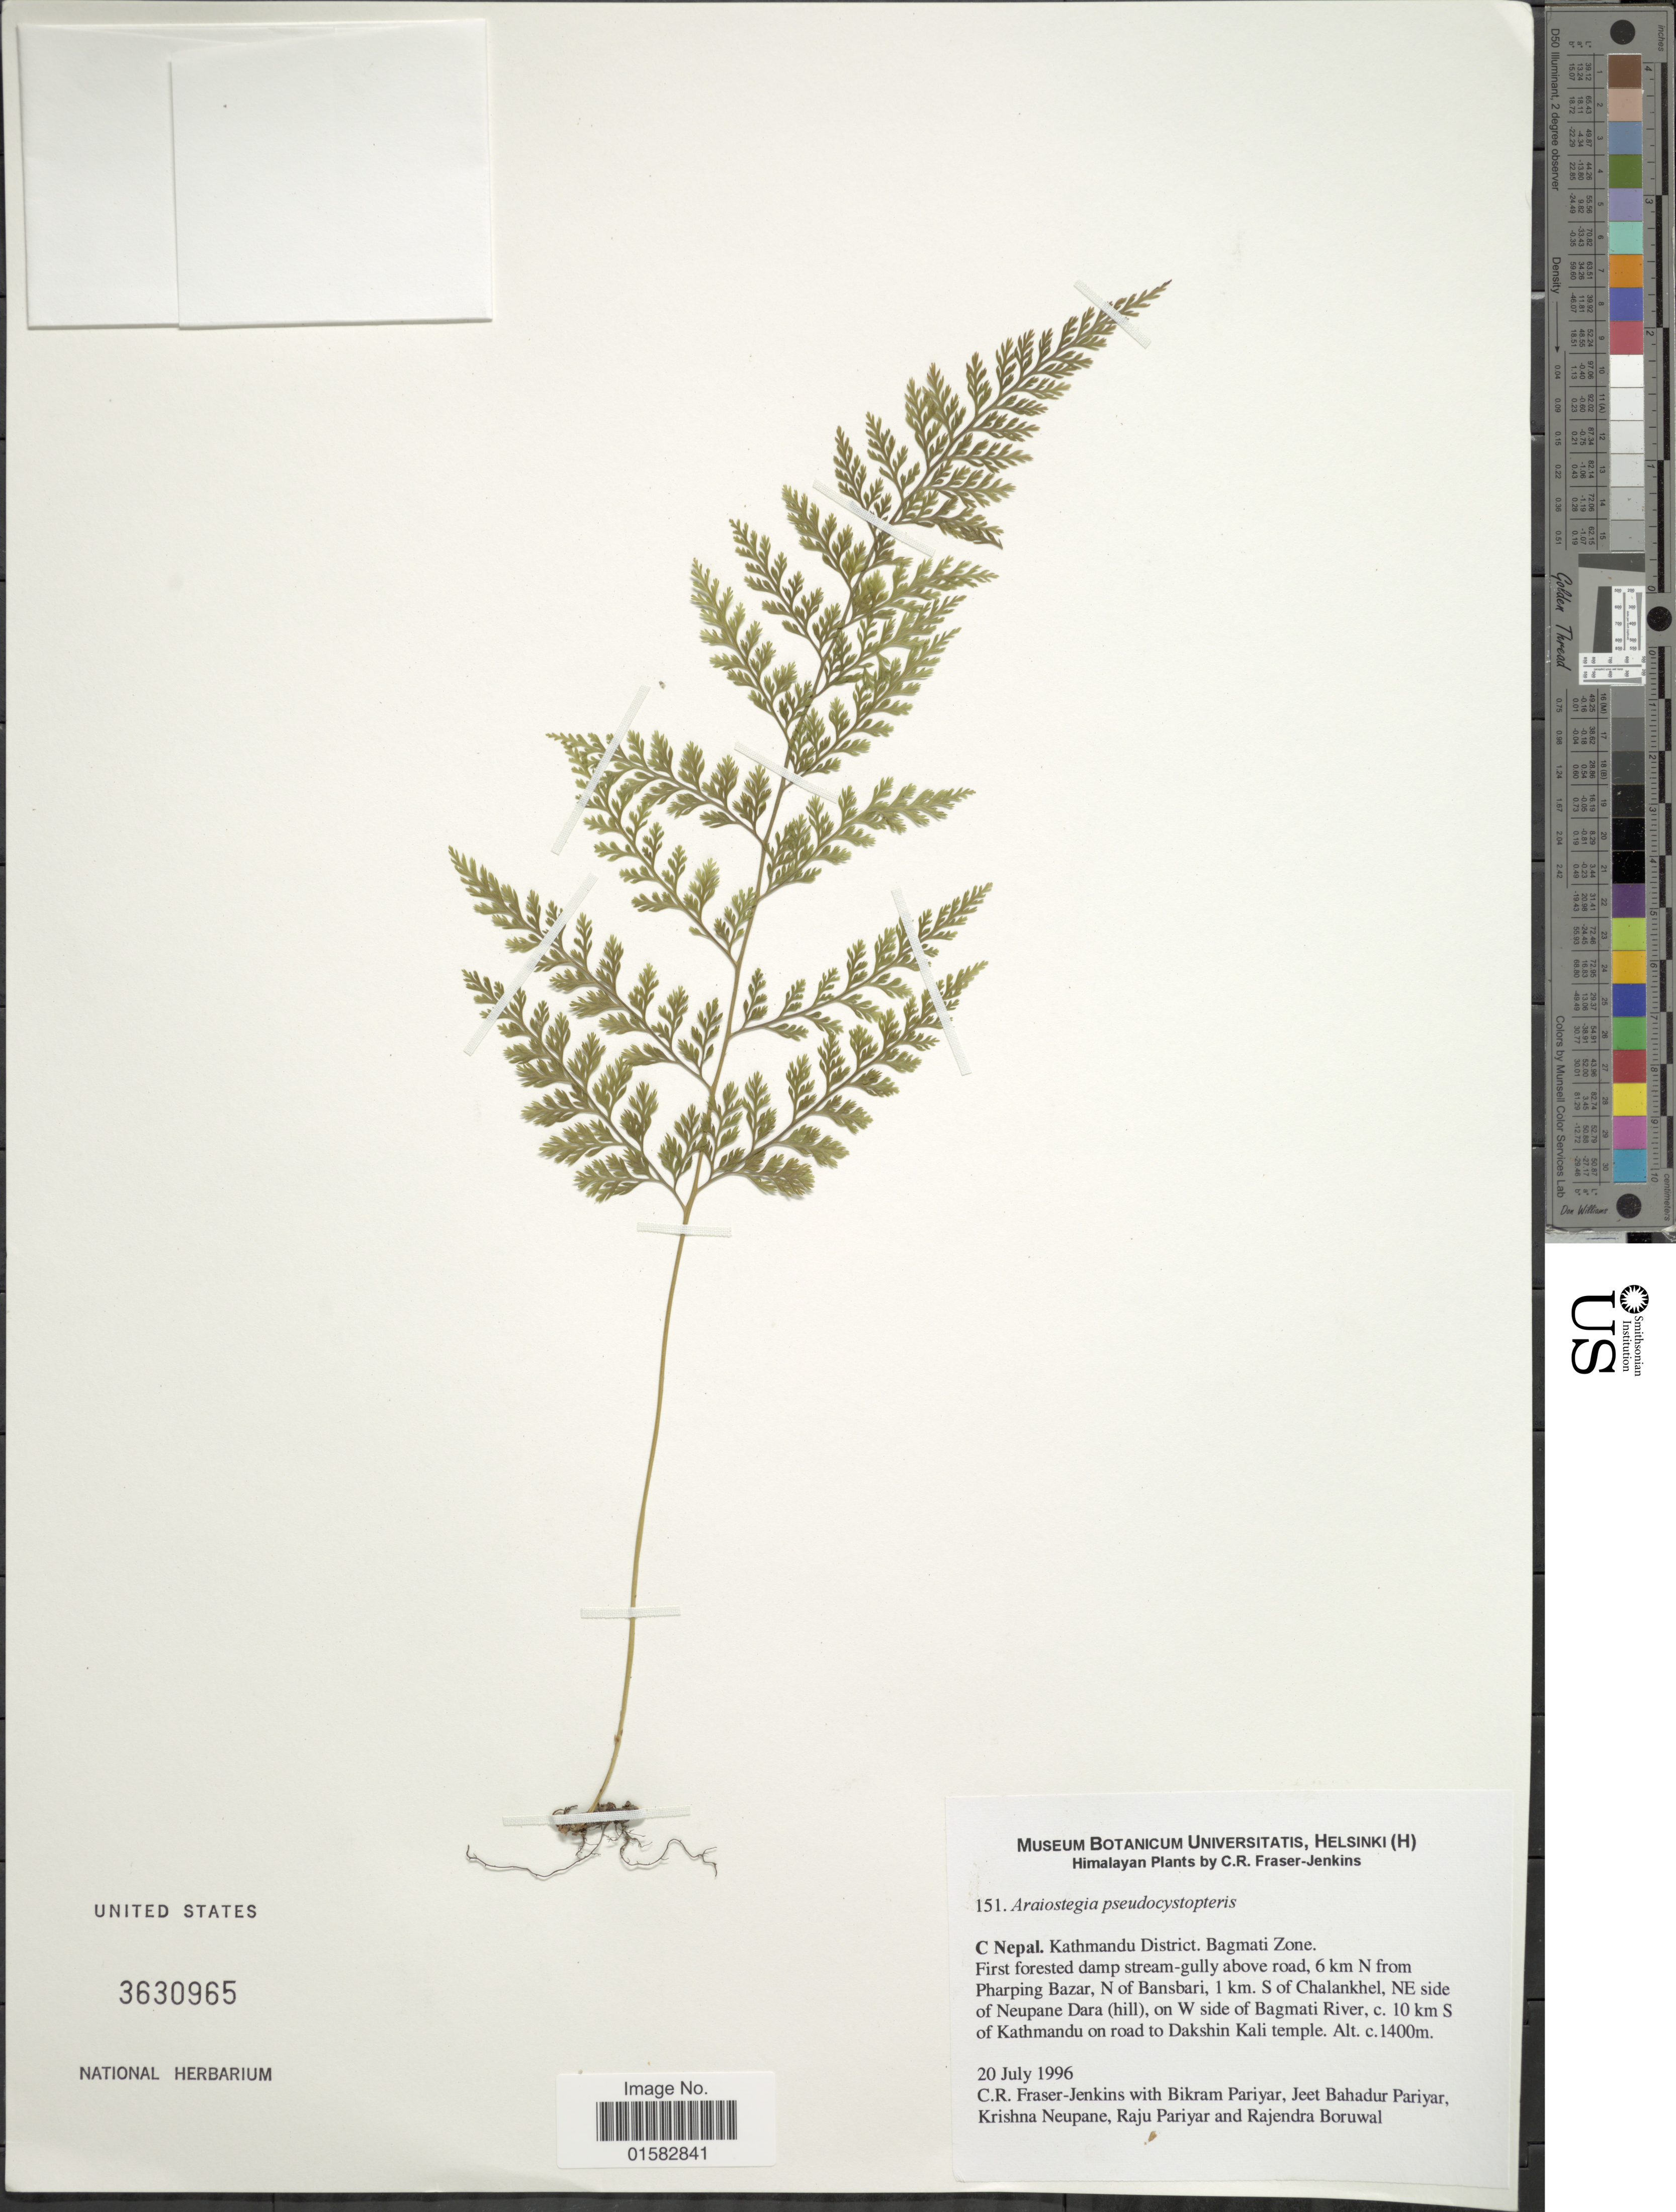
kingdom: Plantae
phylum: Tracheophyta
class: Polypodiopsida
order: Polypodiales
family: Davalliaceae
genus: Davallia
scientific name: Davallia pulchra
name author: D. Don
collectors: C. R. Fraser-Jenkins, B. Pariyar, J. Pariyar, K. Neupane & et al.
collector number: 151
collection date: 1996-07-20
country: Nepal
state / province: Bagmati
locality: C. Nepal, Kathmandu District, Bagmati Zone, First forested damp stream gully above road, 6 km N from Pharping Bazaar, N of Bansbari, 1 km. S of Chalankhel, NE side of Neupane Dara (hill), on W side of Bagmati River, c. 10 km S of Kathmandu on road to Dakshin Kali temple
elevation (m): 1400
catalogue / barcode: US 3630965